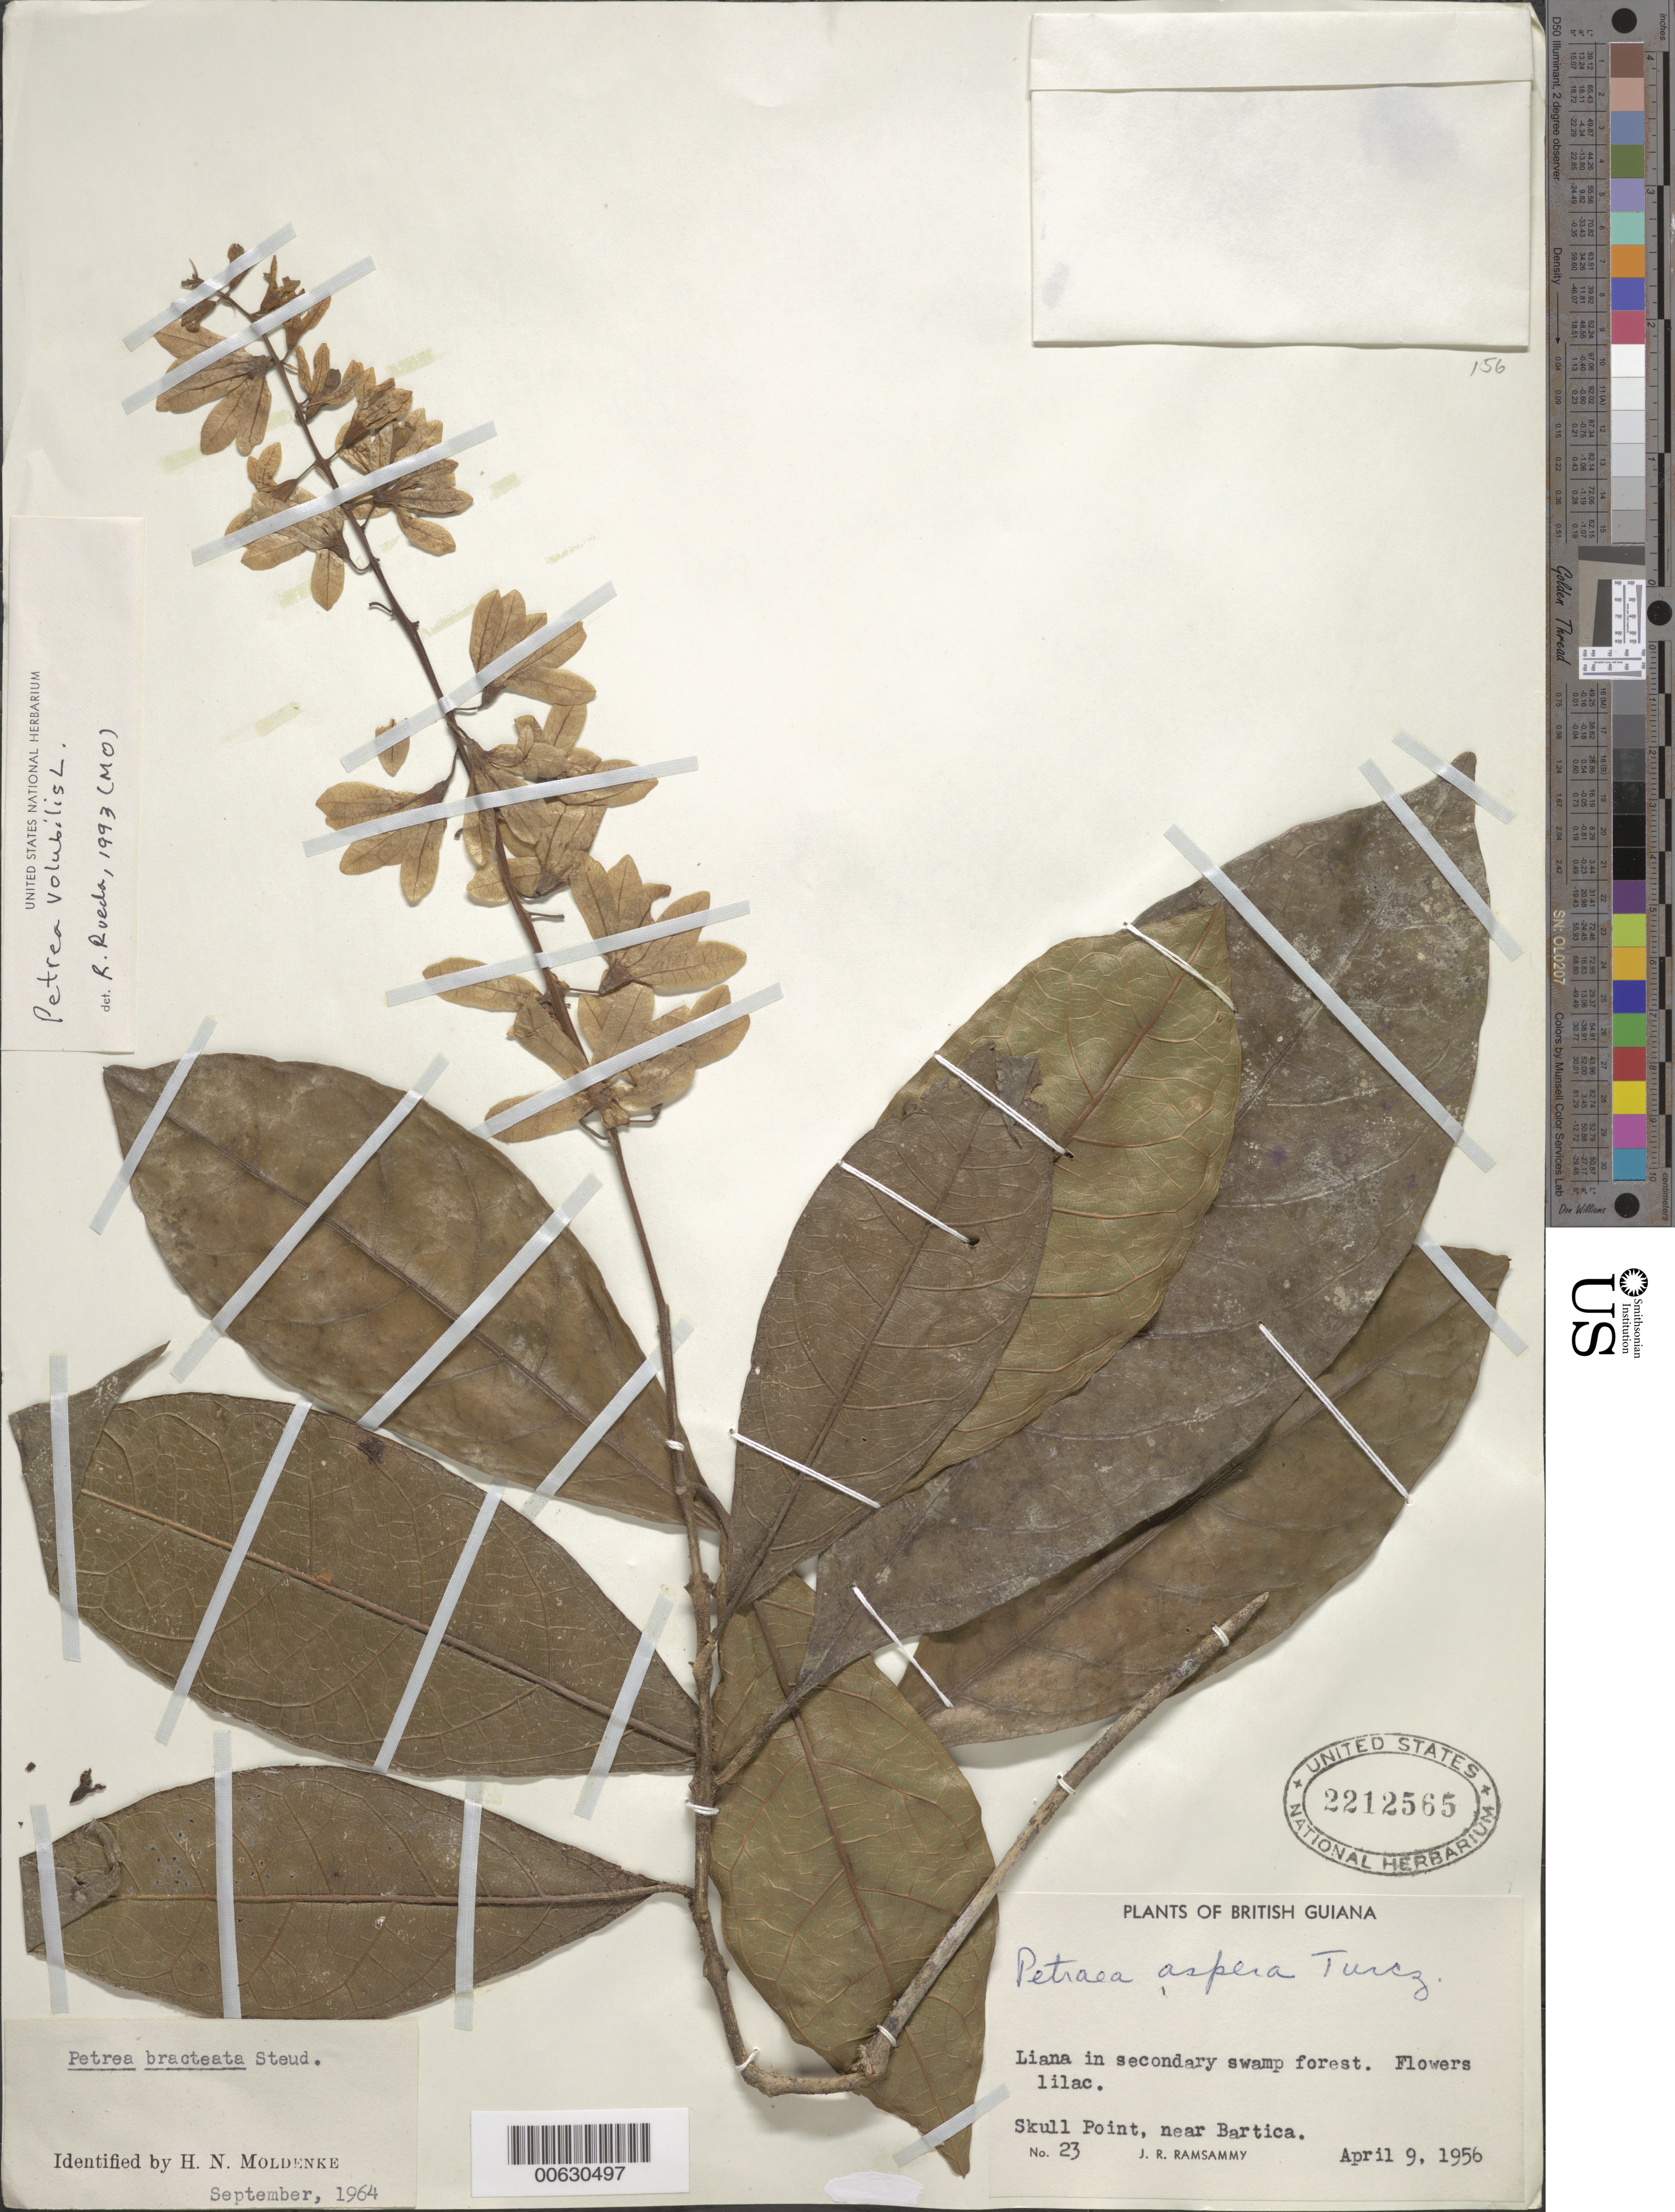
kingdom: Plantae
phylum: Tracheophyta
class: Magnoliopsida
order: Lamiales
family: Verbenaceae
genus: Petrea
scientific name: Petrea volubilis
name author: L.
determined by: Rueda, R. M.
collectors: J. Ramsammy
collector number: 23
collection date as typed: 9-Apr-56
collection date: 1956-04-09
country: Guyana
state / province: Cuyuni-Mazaruni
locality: Skull Point, near Bartica, Essequibo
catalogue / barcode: US 2212565